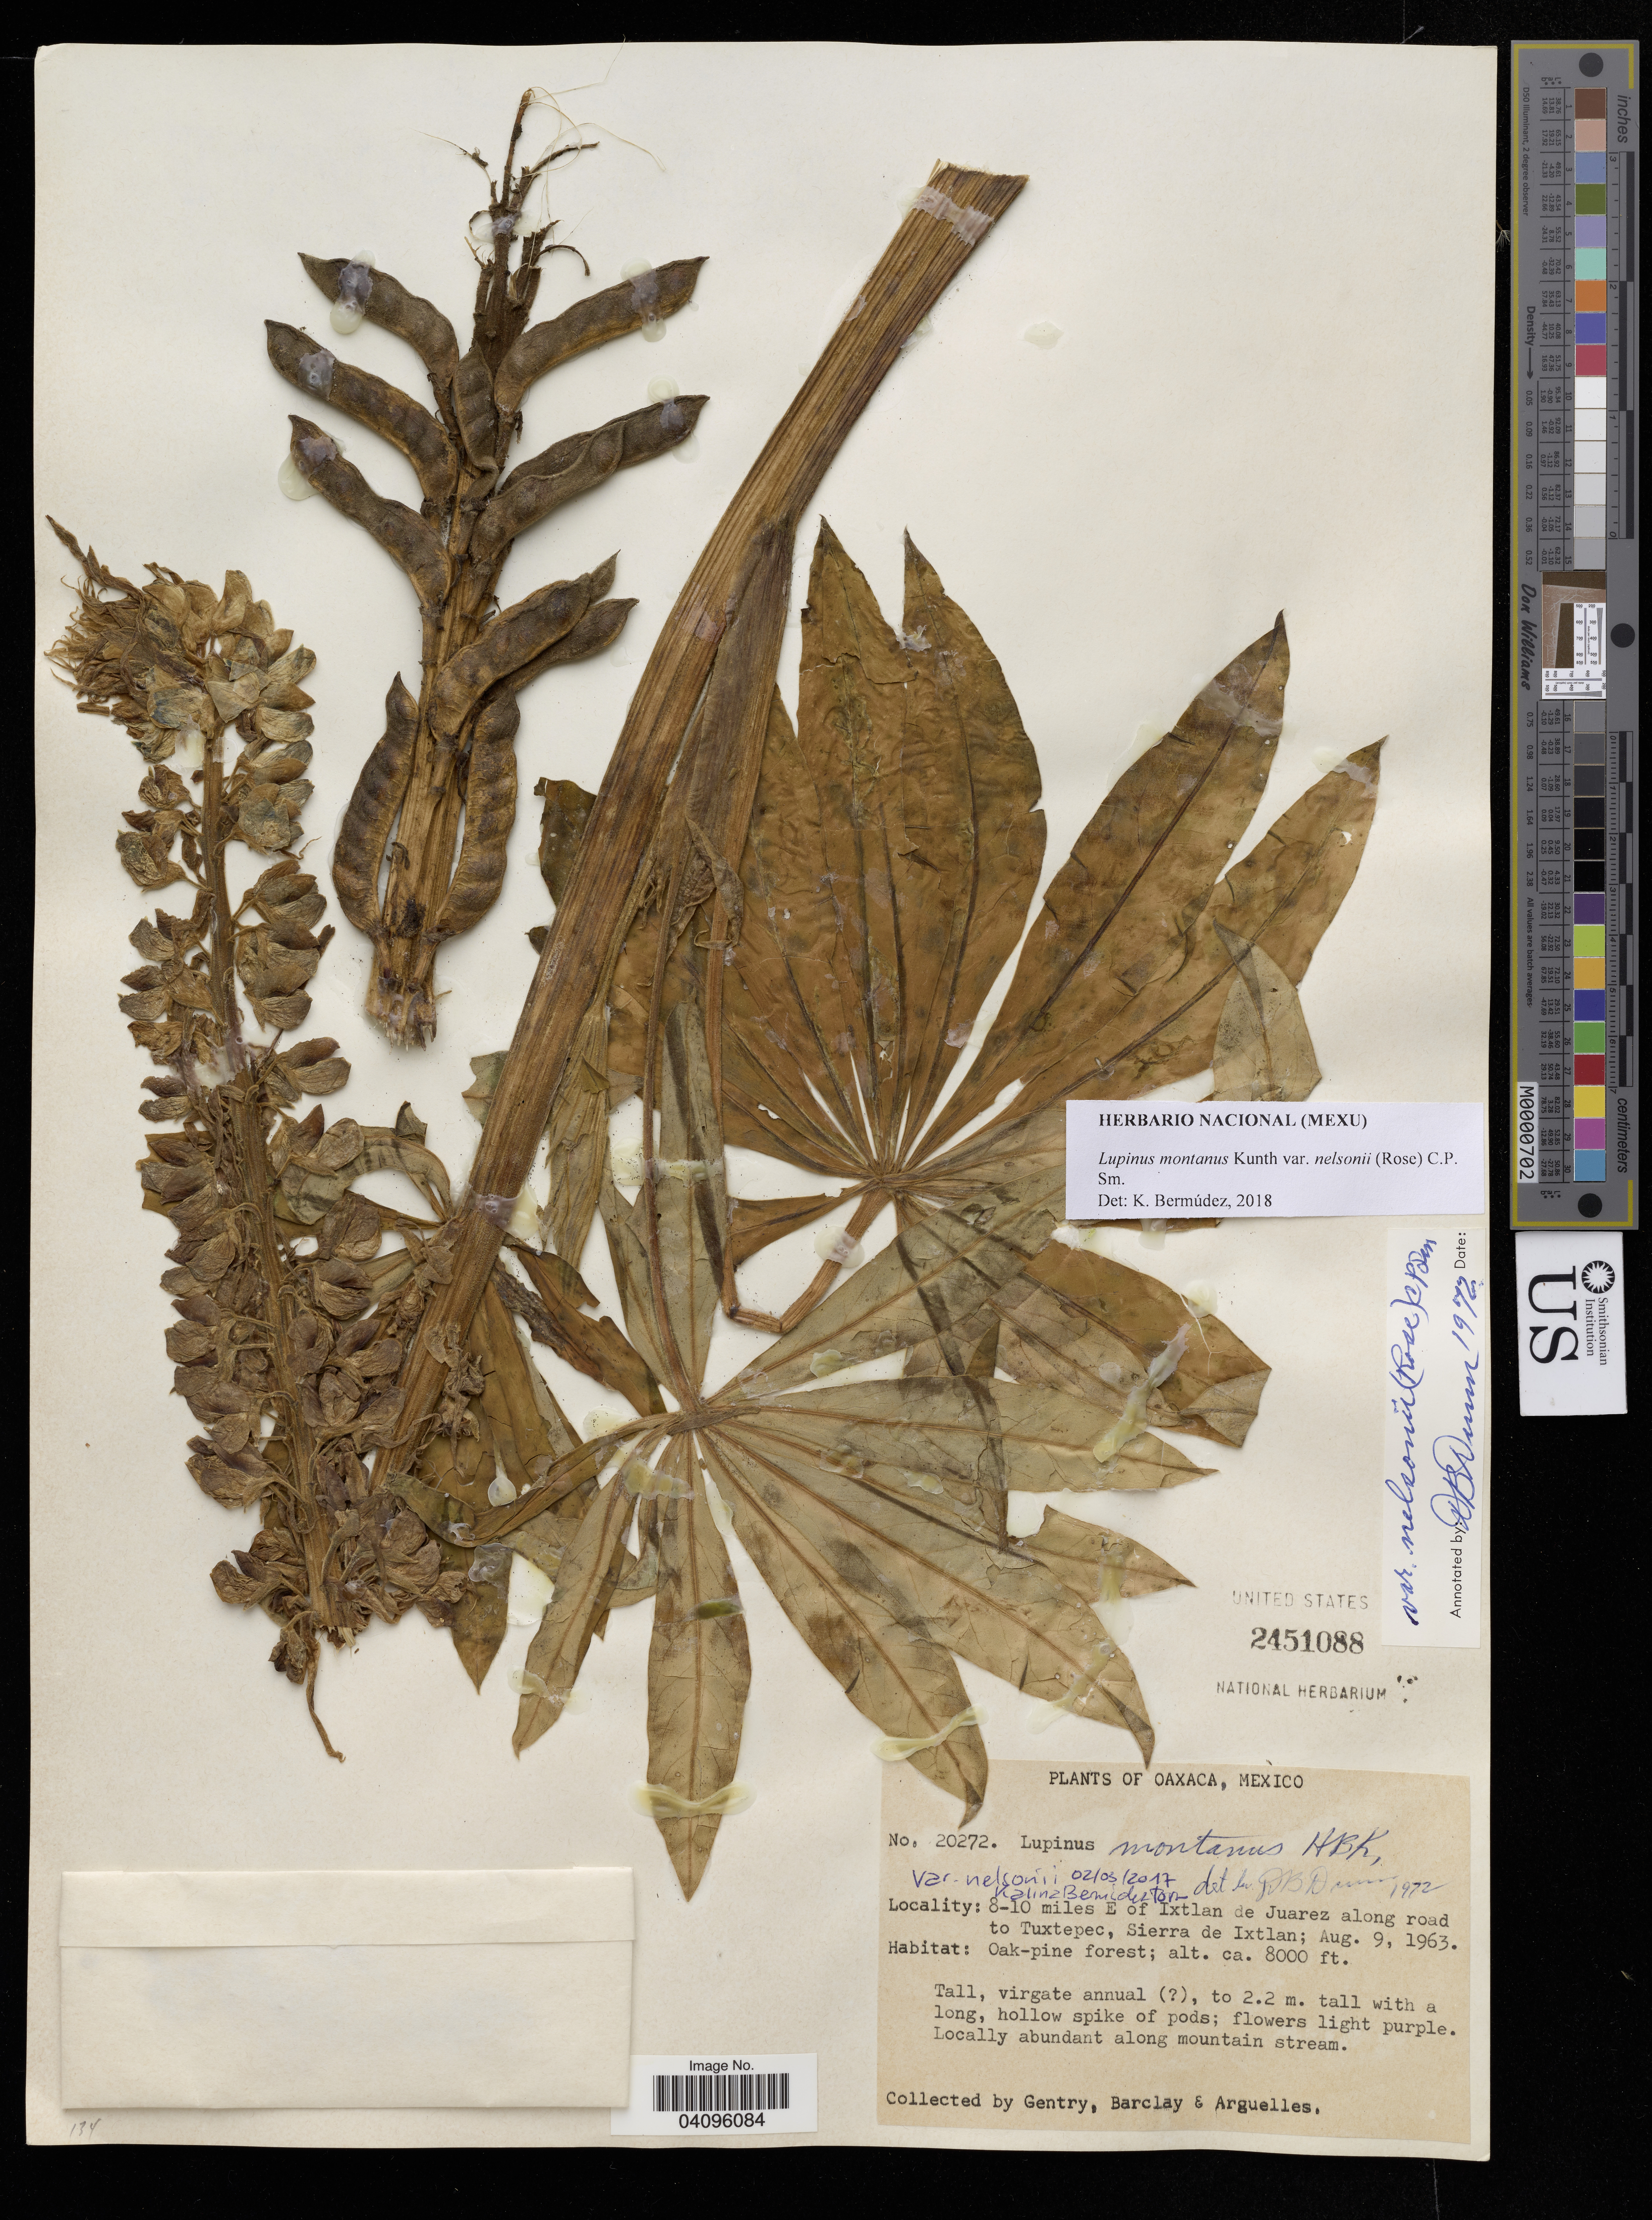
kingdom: Plantae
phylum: Tracheophyta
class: Magnoliopsida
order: Fabales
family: Fabaceae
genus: Lupinus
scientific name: Lupinus montanus var. nelsonii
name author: (Rose) C.P. Sm.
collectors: Gentry, --, -- Barclay & Arguelles, --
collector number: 20272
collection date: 1963-08-09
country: Mexico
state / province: Oaxaca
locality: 8-10 miles E of Ixtlan de Juarez along road to Tuxtepec, Sierra de Ixtlan.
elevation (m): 2438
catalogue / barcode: US 2451088